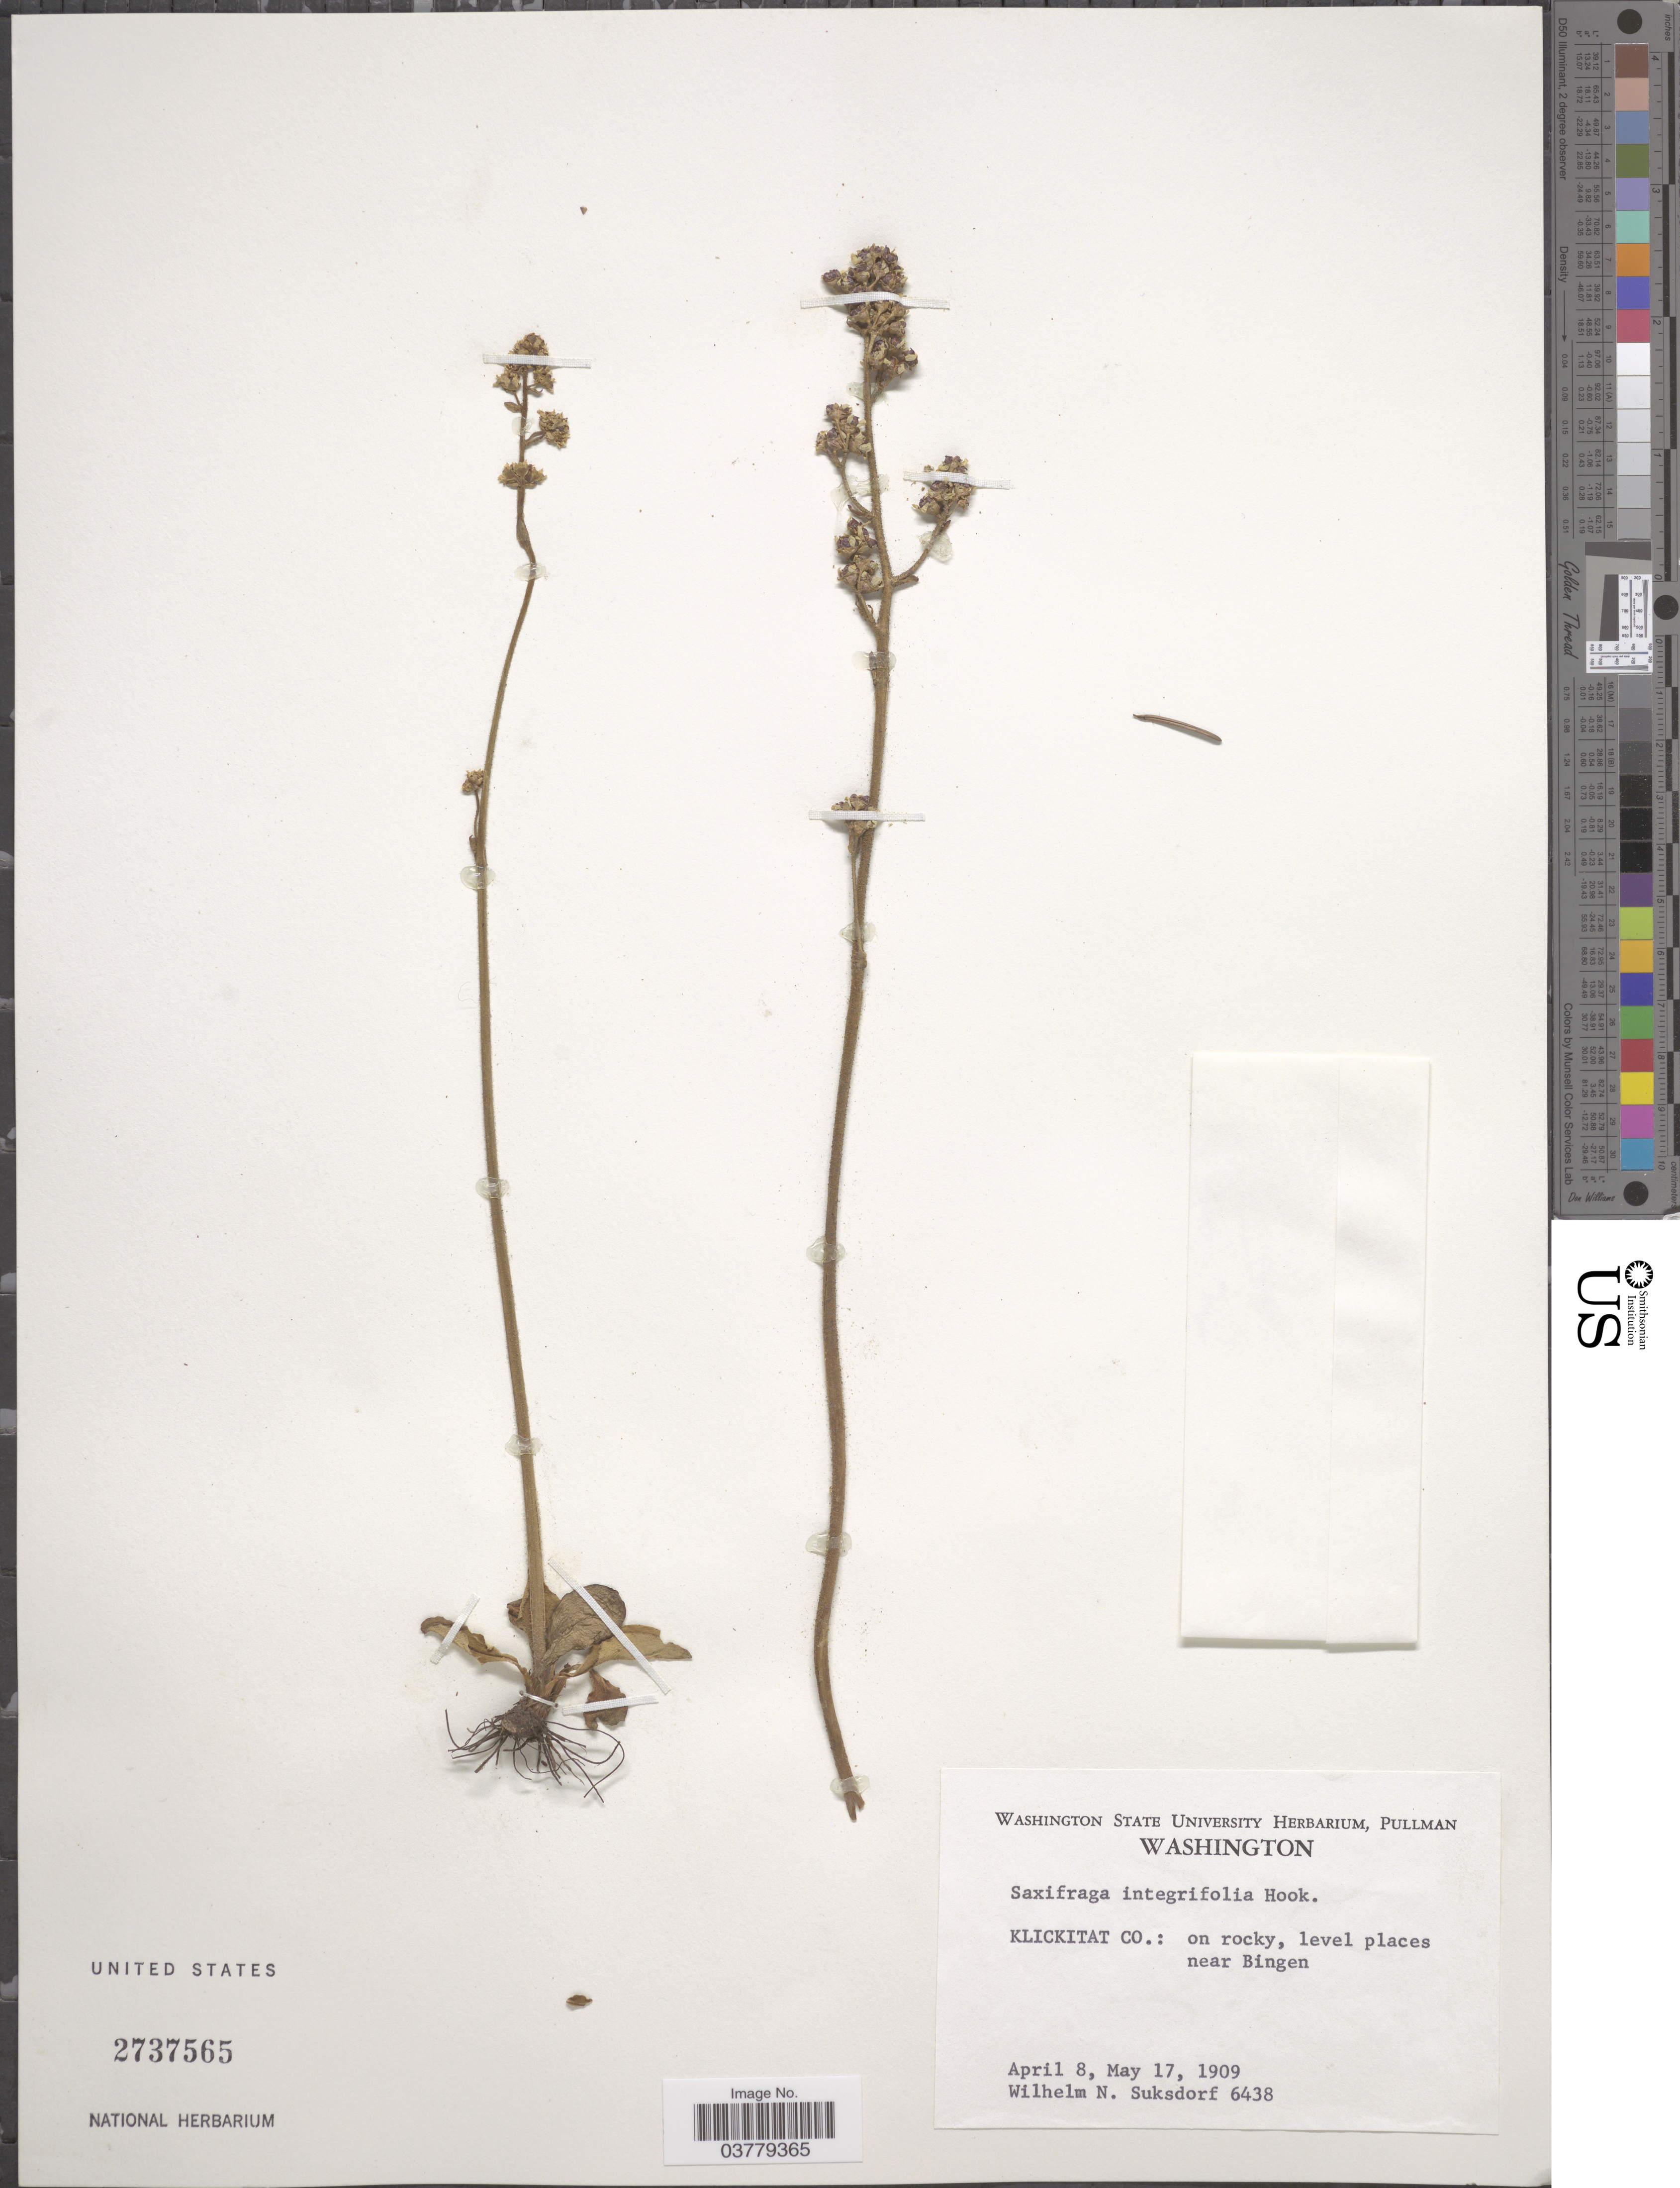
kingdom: Plantae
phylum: Tracheophyta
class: Magnoliopsida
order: Saxifragales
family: Saxifragaceae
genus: Micranthes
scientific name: Micranthes integrifolia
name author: (Hook.) Small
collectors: W. N. Suksdorf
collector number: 6438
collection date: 1909-04-08/1909-05-17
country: United States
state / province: Washington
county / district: Klickitat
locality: Klickitat Co.: on rocky, level places near Bingen.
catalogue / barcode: US 2737565